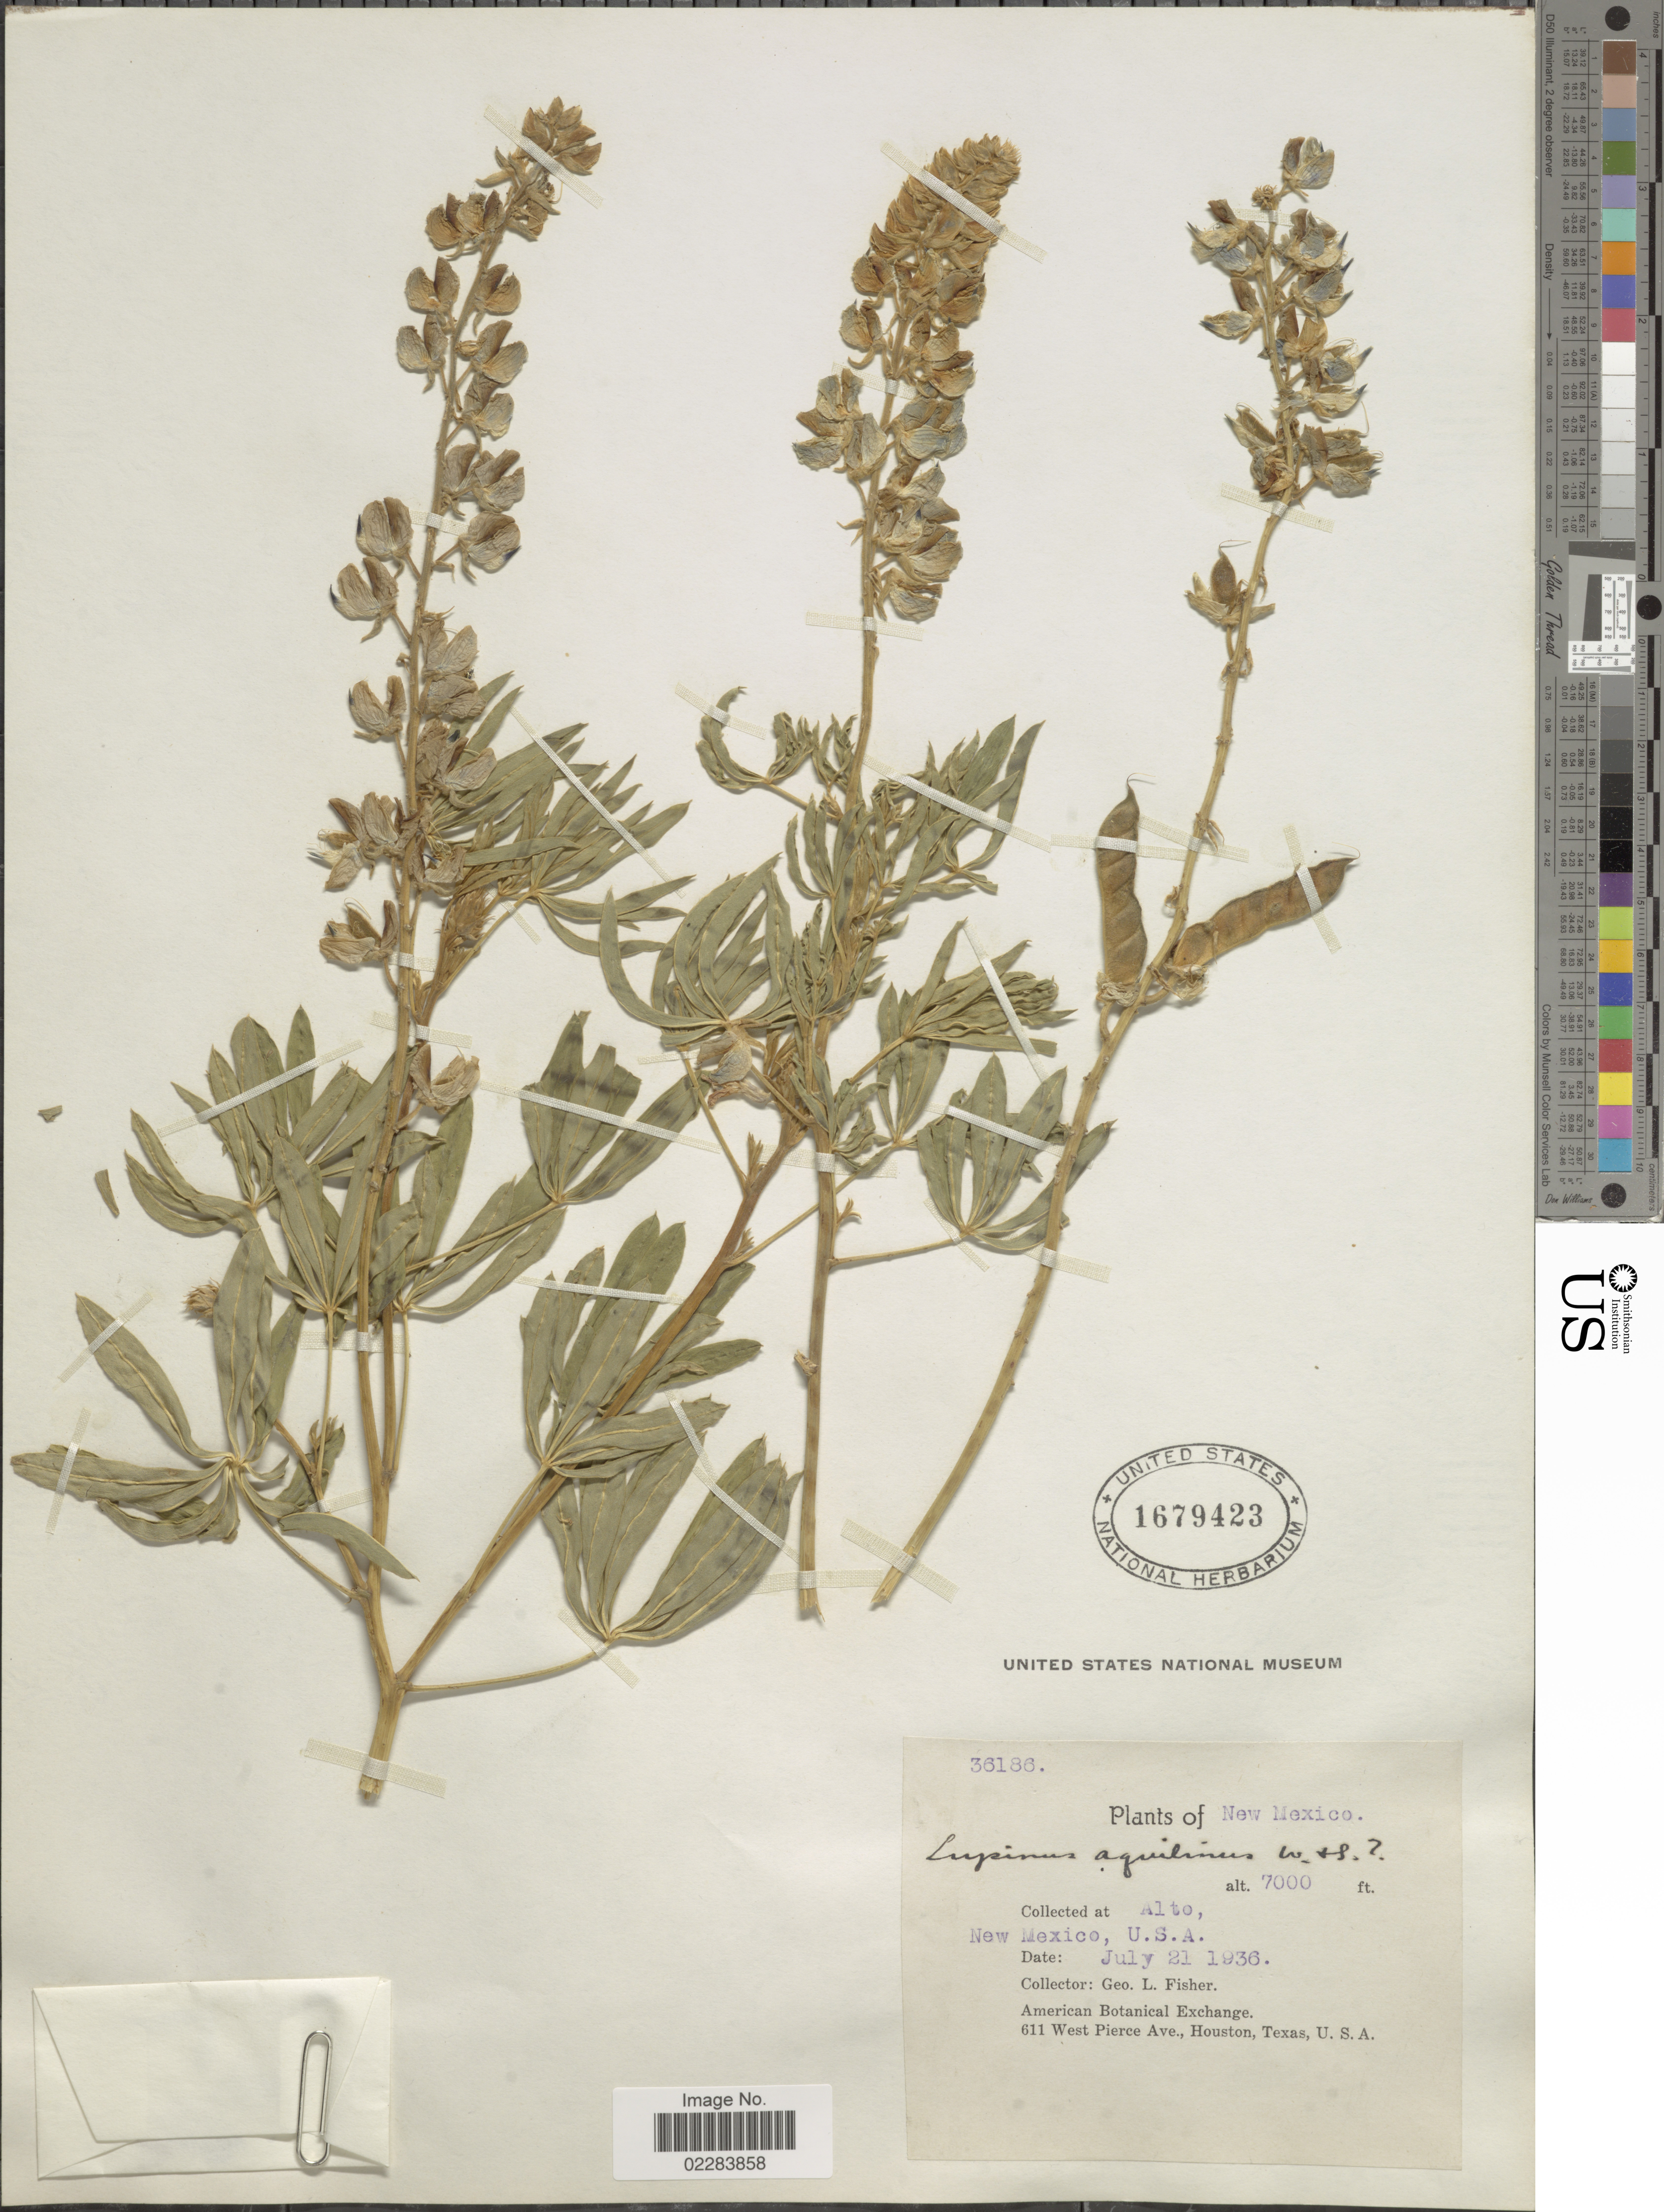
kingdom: Plantae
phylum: Tracheophyta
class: Magnoliopsida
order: Fabales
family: Fabaceae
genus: Lupinus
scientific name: Lupinus aquilinus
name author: Wooton & Standl.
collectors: G. L. Fisher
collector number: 36186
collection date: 1936-07-21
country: United States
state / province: New Mexico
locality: Alto, U.S.A.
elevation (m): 2134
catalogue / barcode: US 1679423